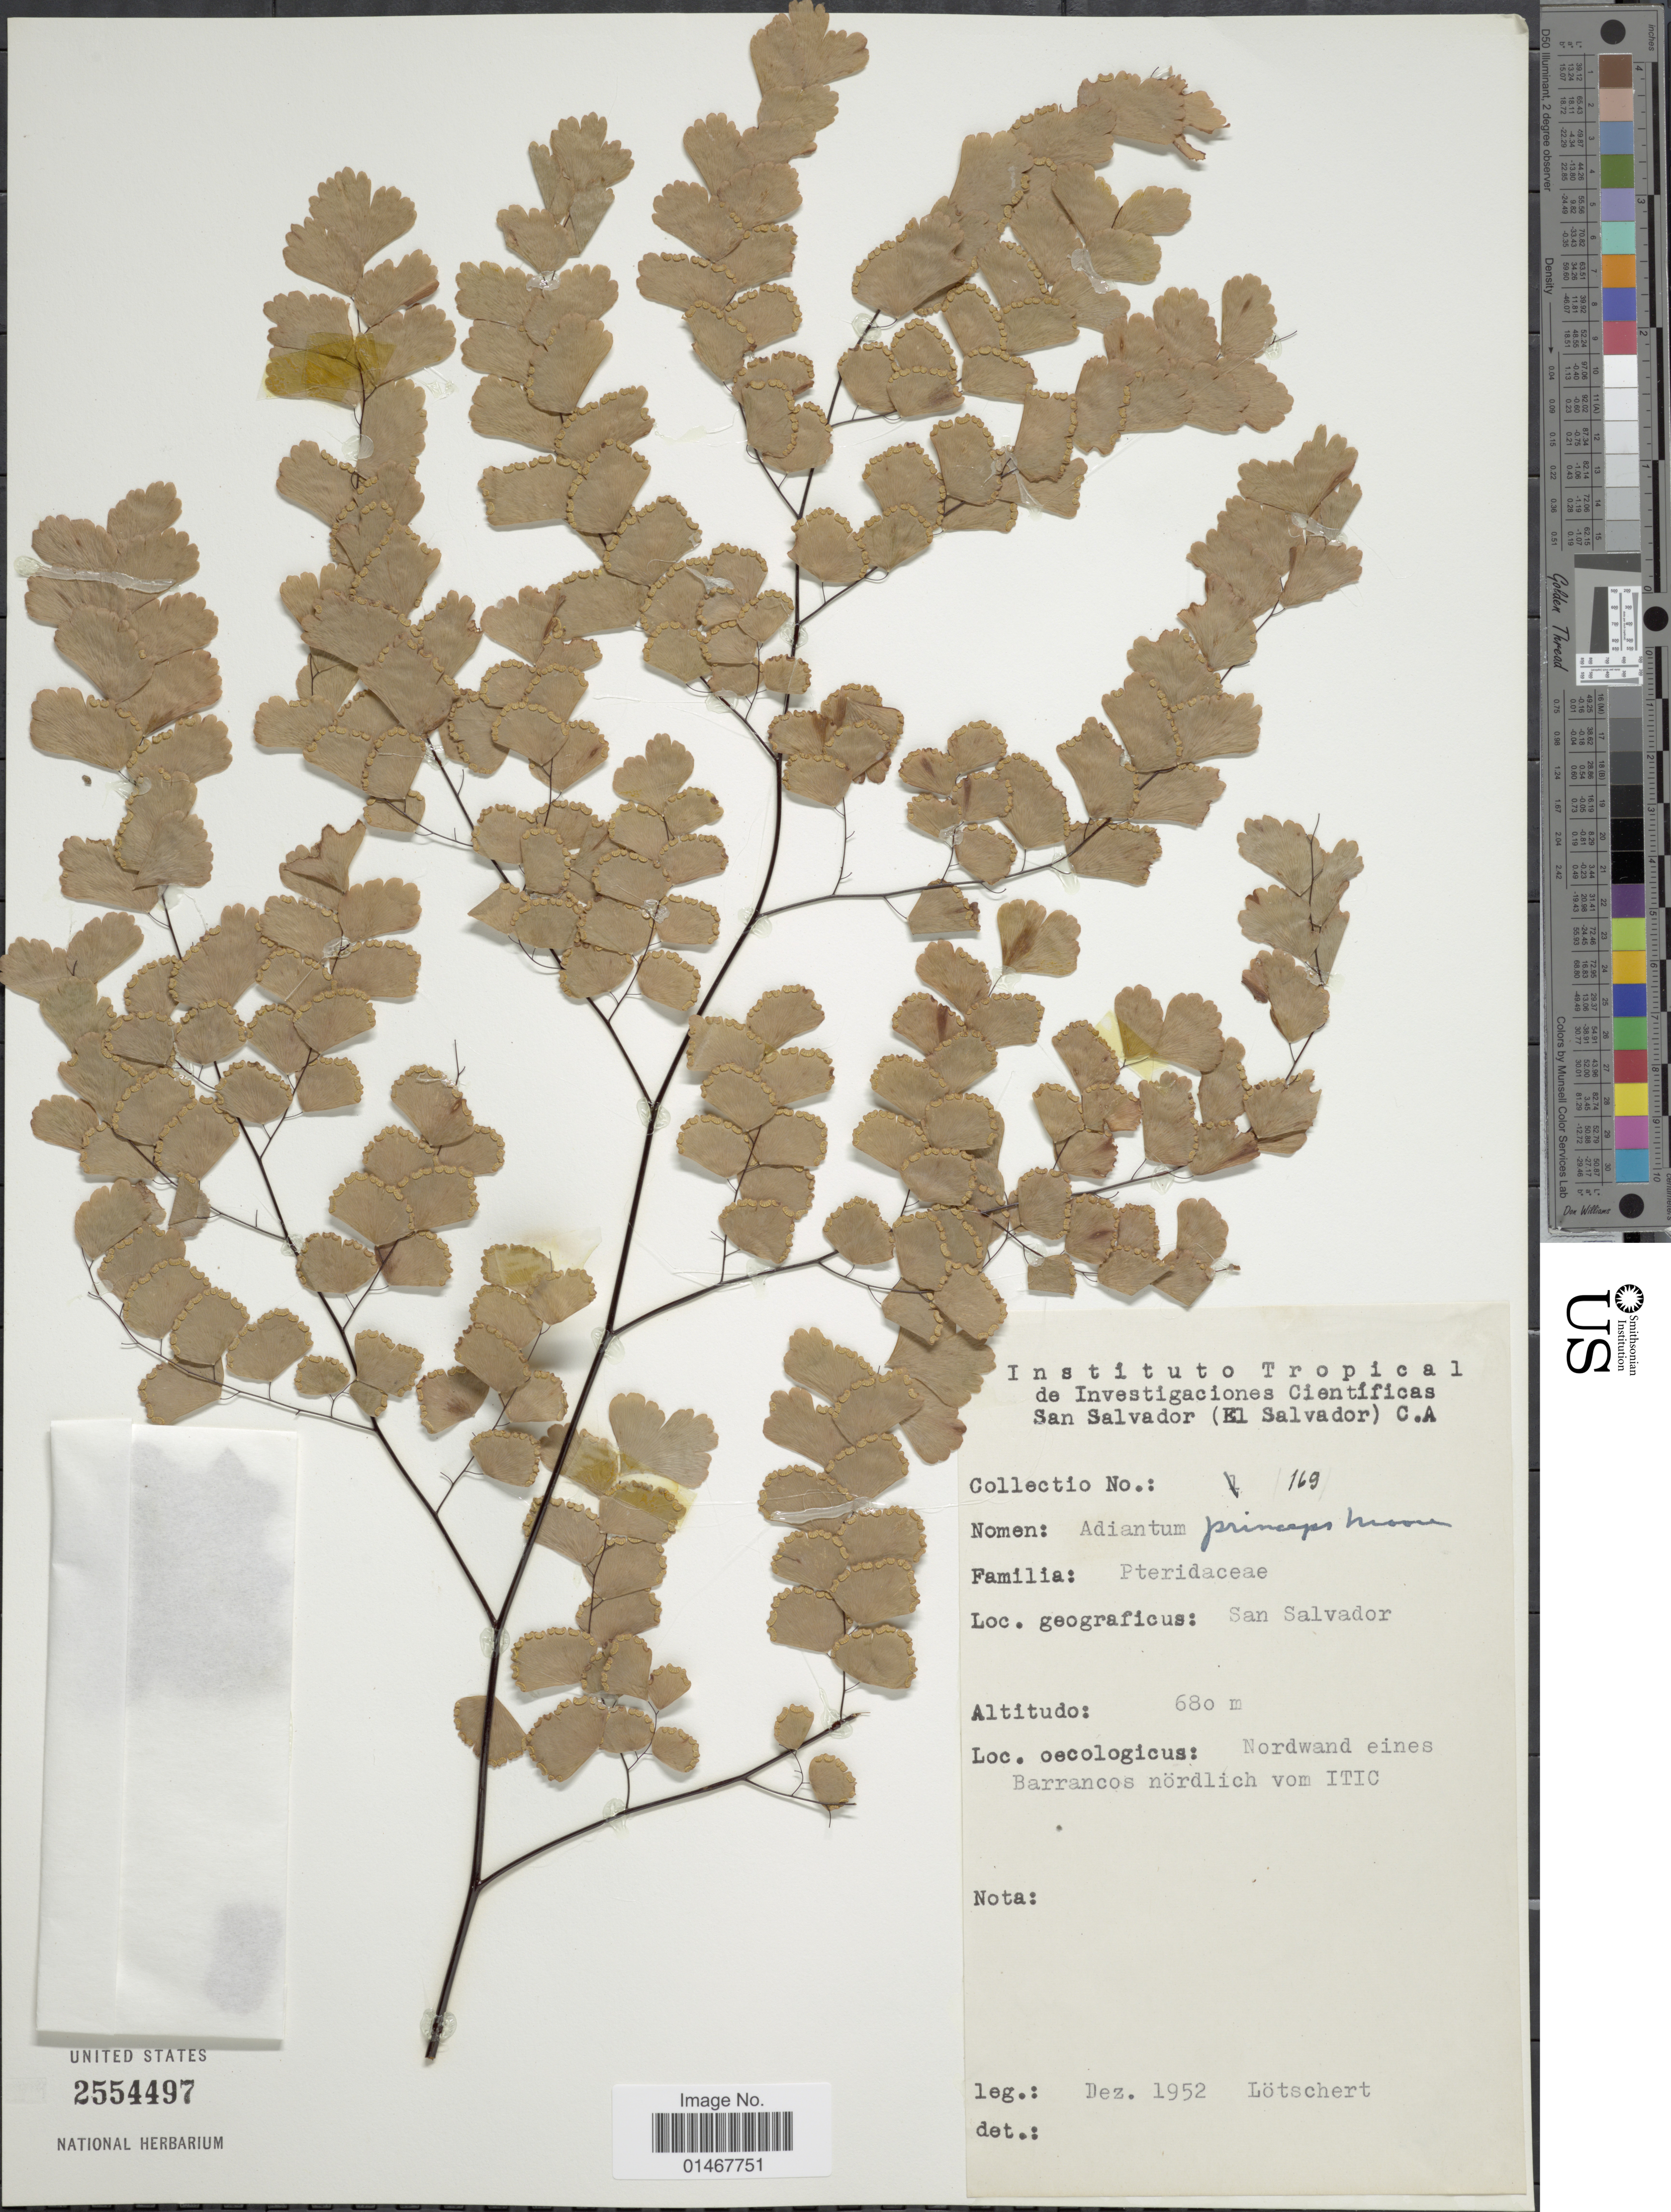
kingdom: Plantae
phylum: Tracheophyta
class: Polypodiopsida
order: Polypodiales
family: Pteridaceae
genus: Adiantum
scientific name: Adiantum princeps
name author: T. Moore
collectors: Lötschert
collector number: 169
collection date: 1952-12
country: El Salvador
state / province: San Salvador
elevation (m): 680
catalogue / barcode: US 2554497